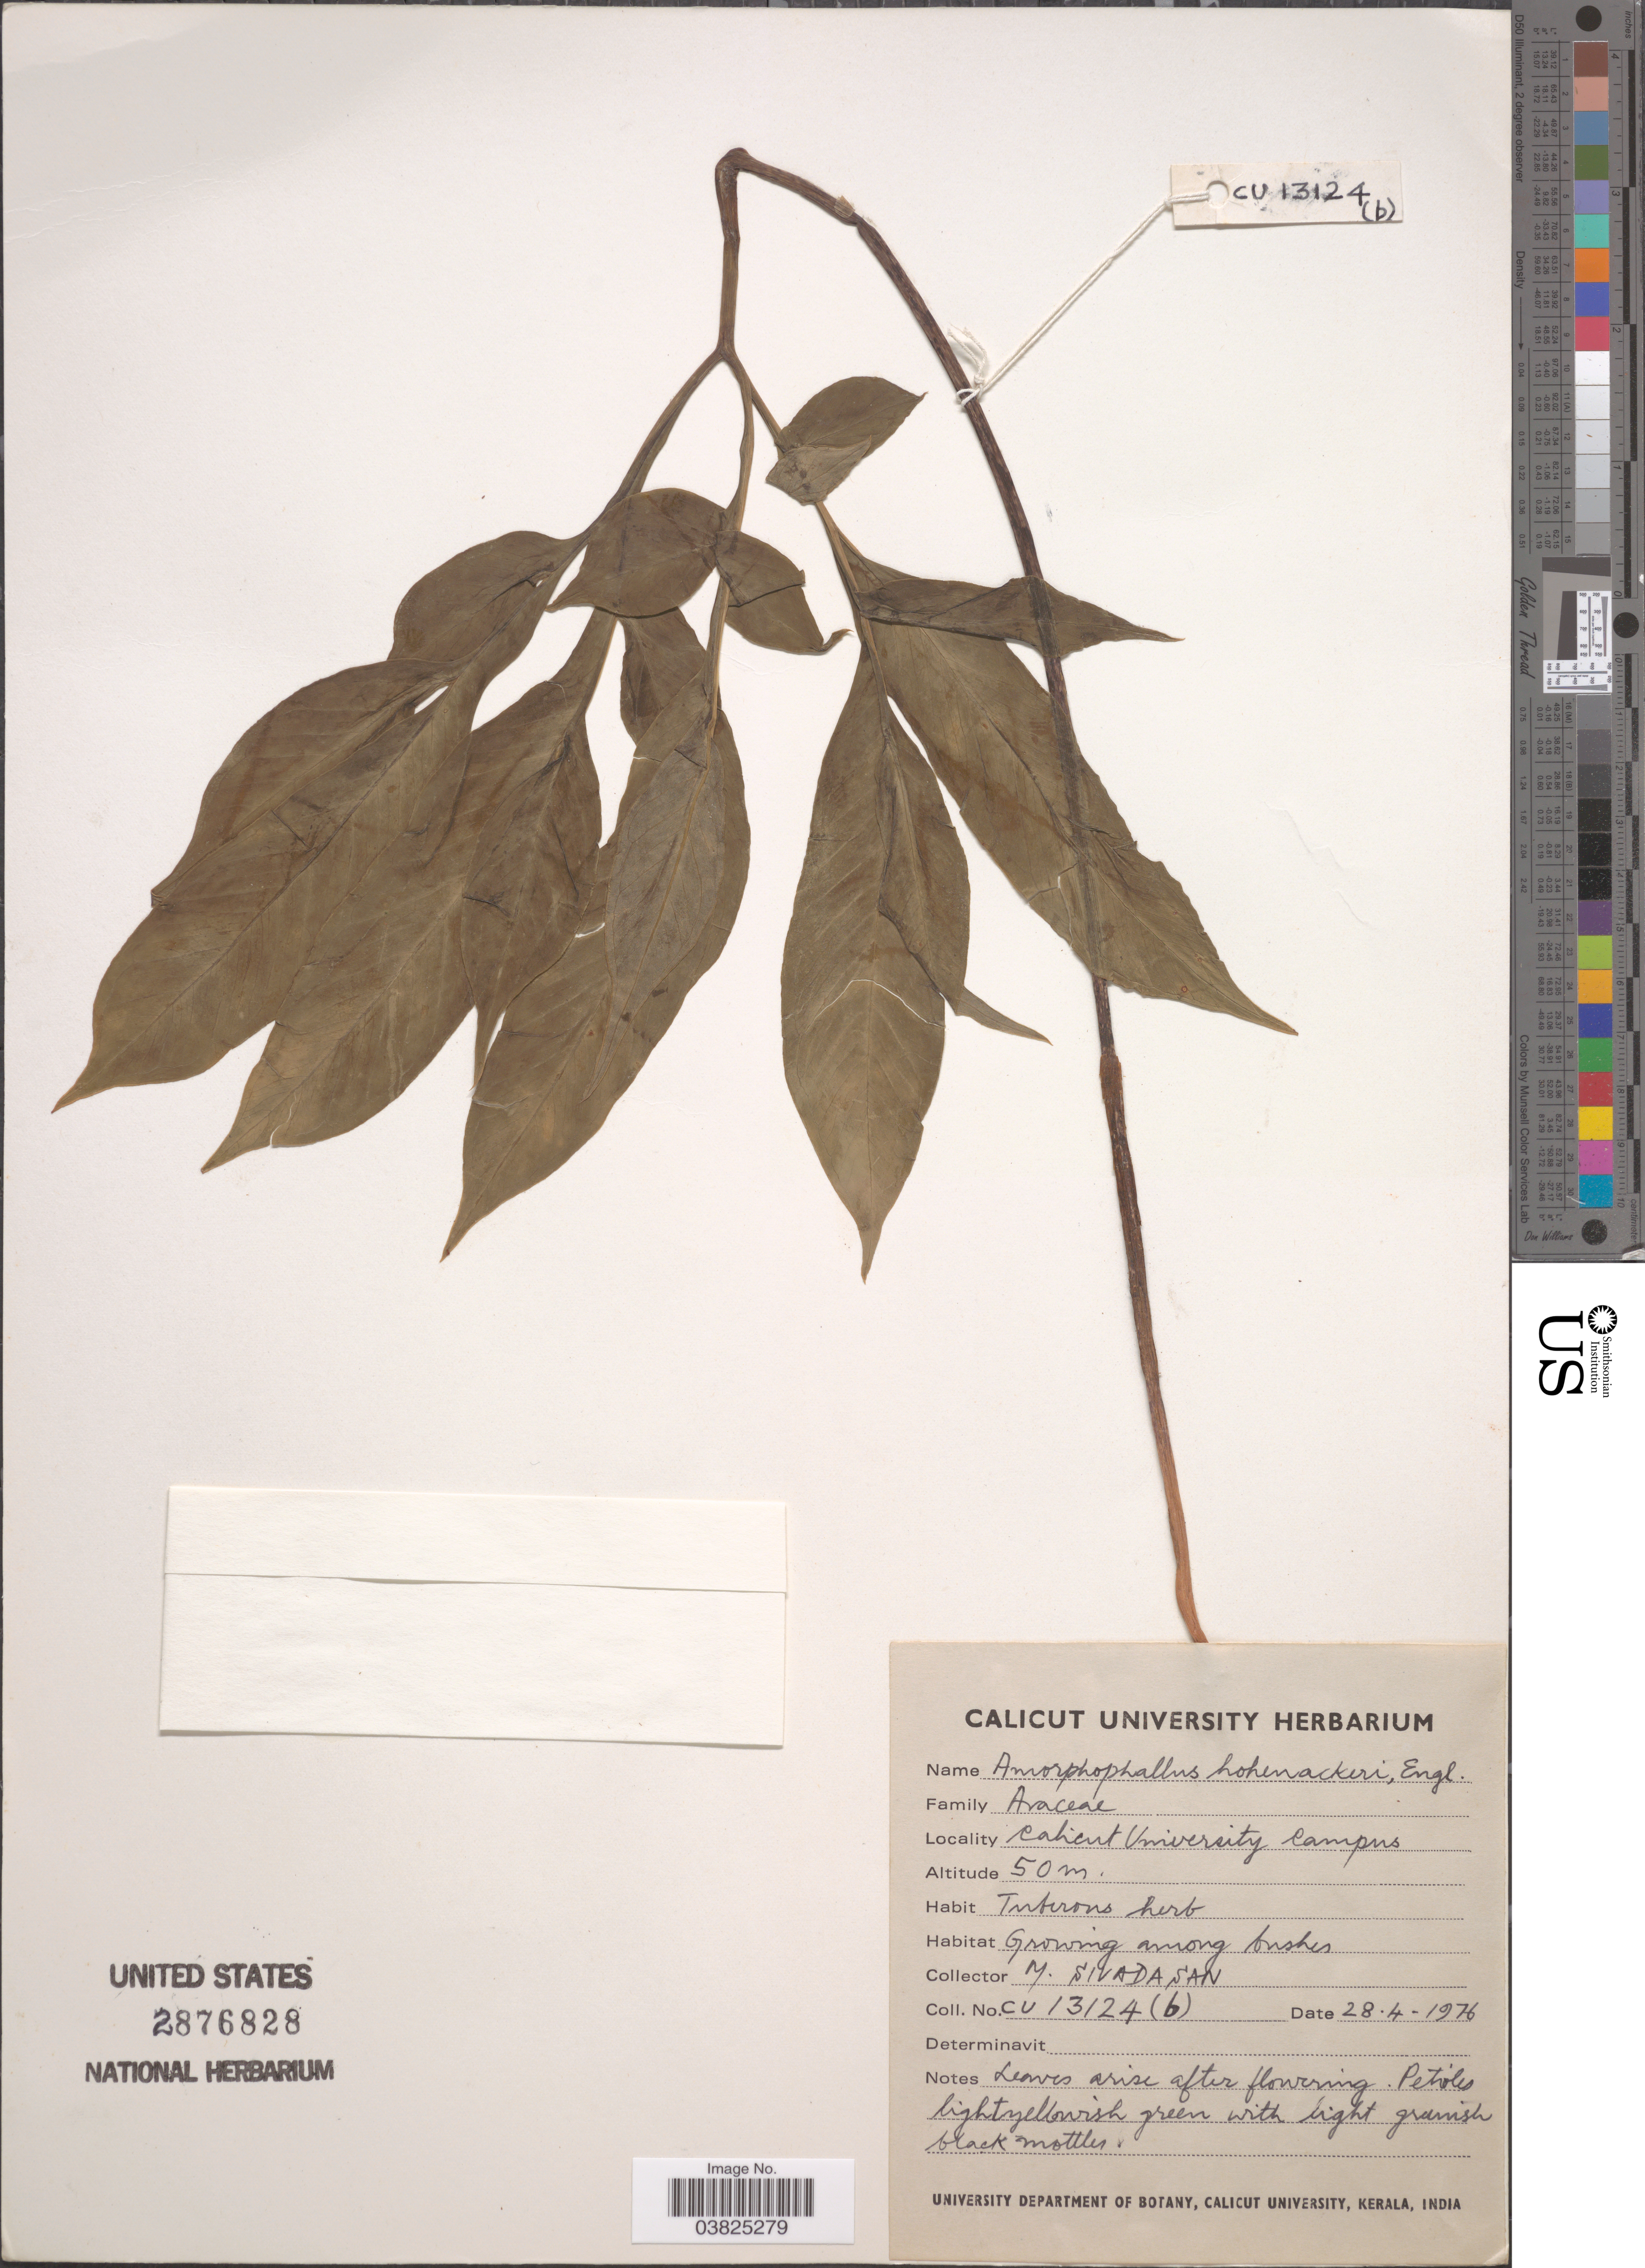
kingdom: Plantae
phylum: Tracheophyta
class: Liliopsida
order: Alismatales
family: Araceae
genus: Amorphophallus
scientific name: Amorphophallus hohenackeri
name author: (Schott) Engl. & Gehrm.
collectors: M. Sivadasan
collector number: CU 13124 (b)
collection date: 1976-04-28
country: India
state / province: Kerala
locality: Calicut University Campus.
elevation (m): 50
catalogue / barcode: US 2876828